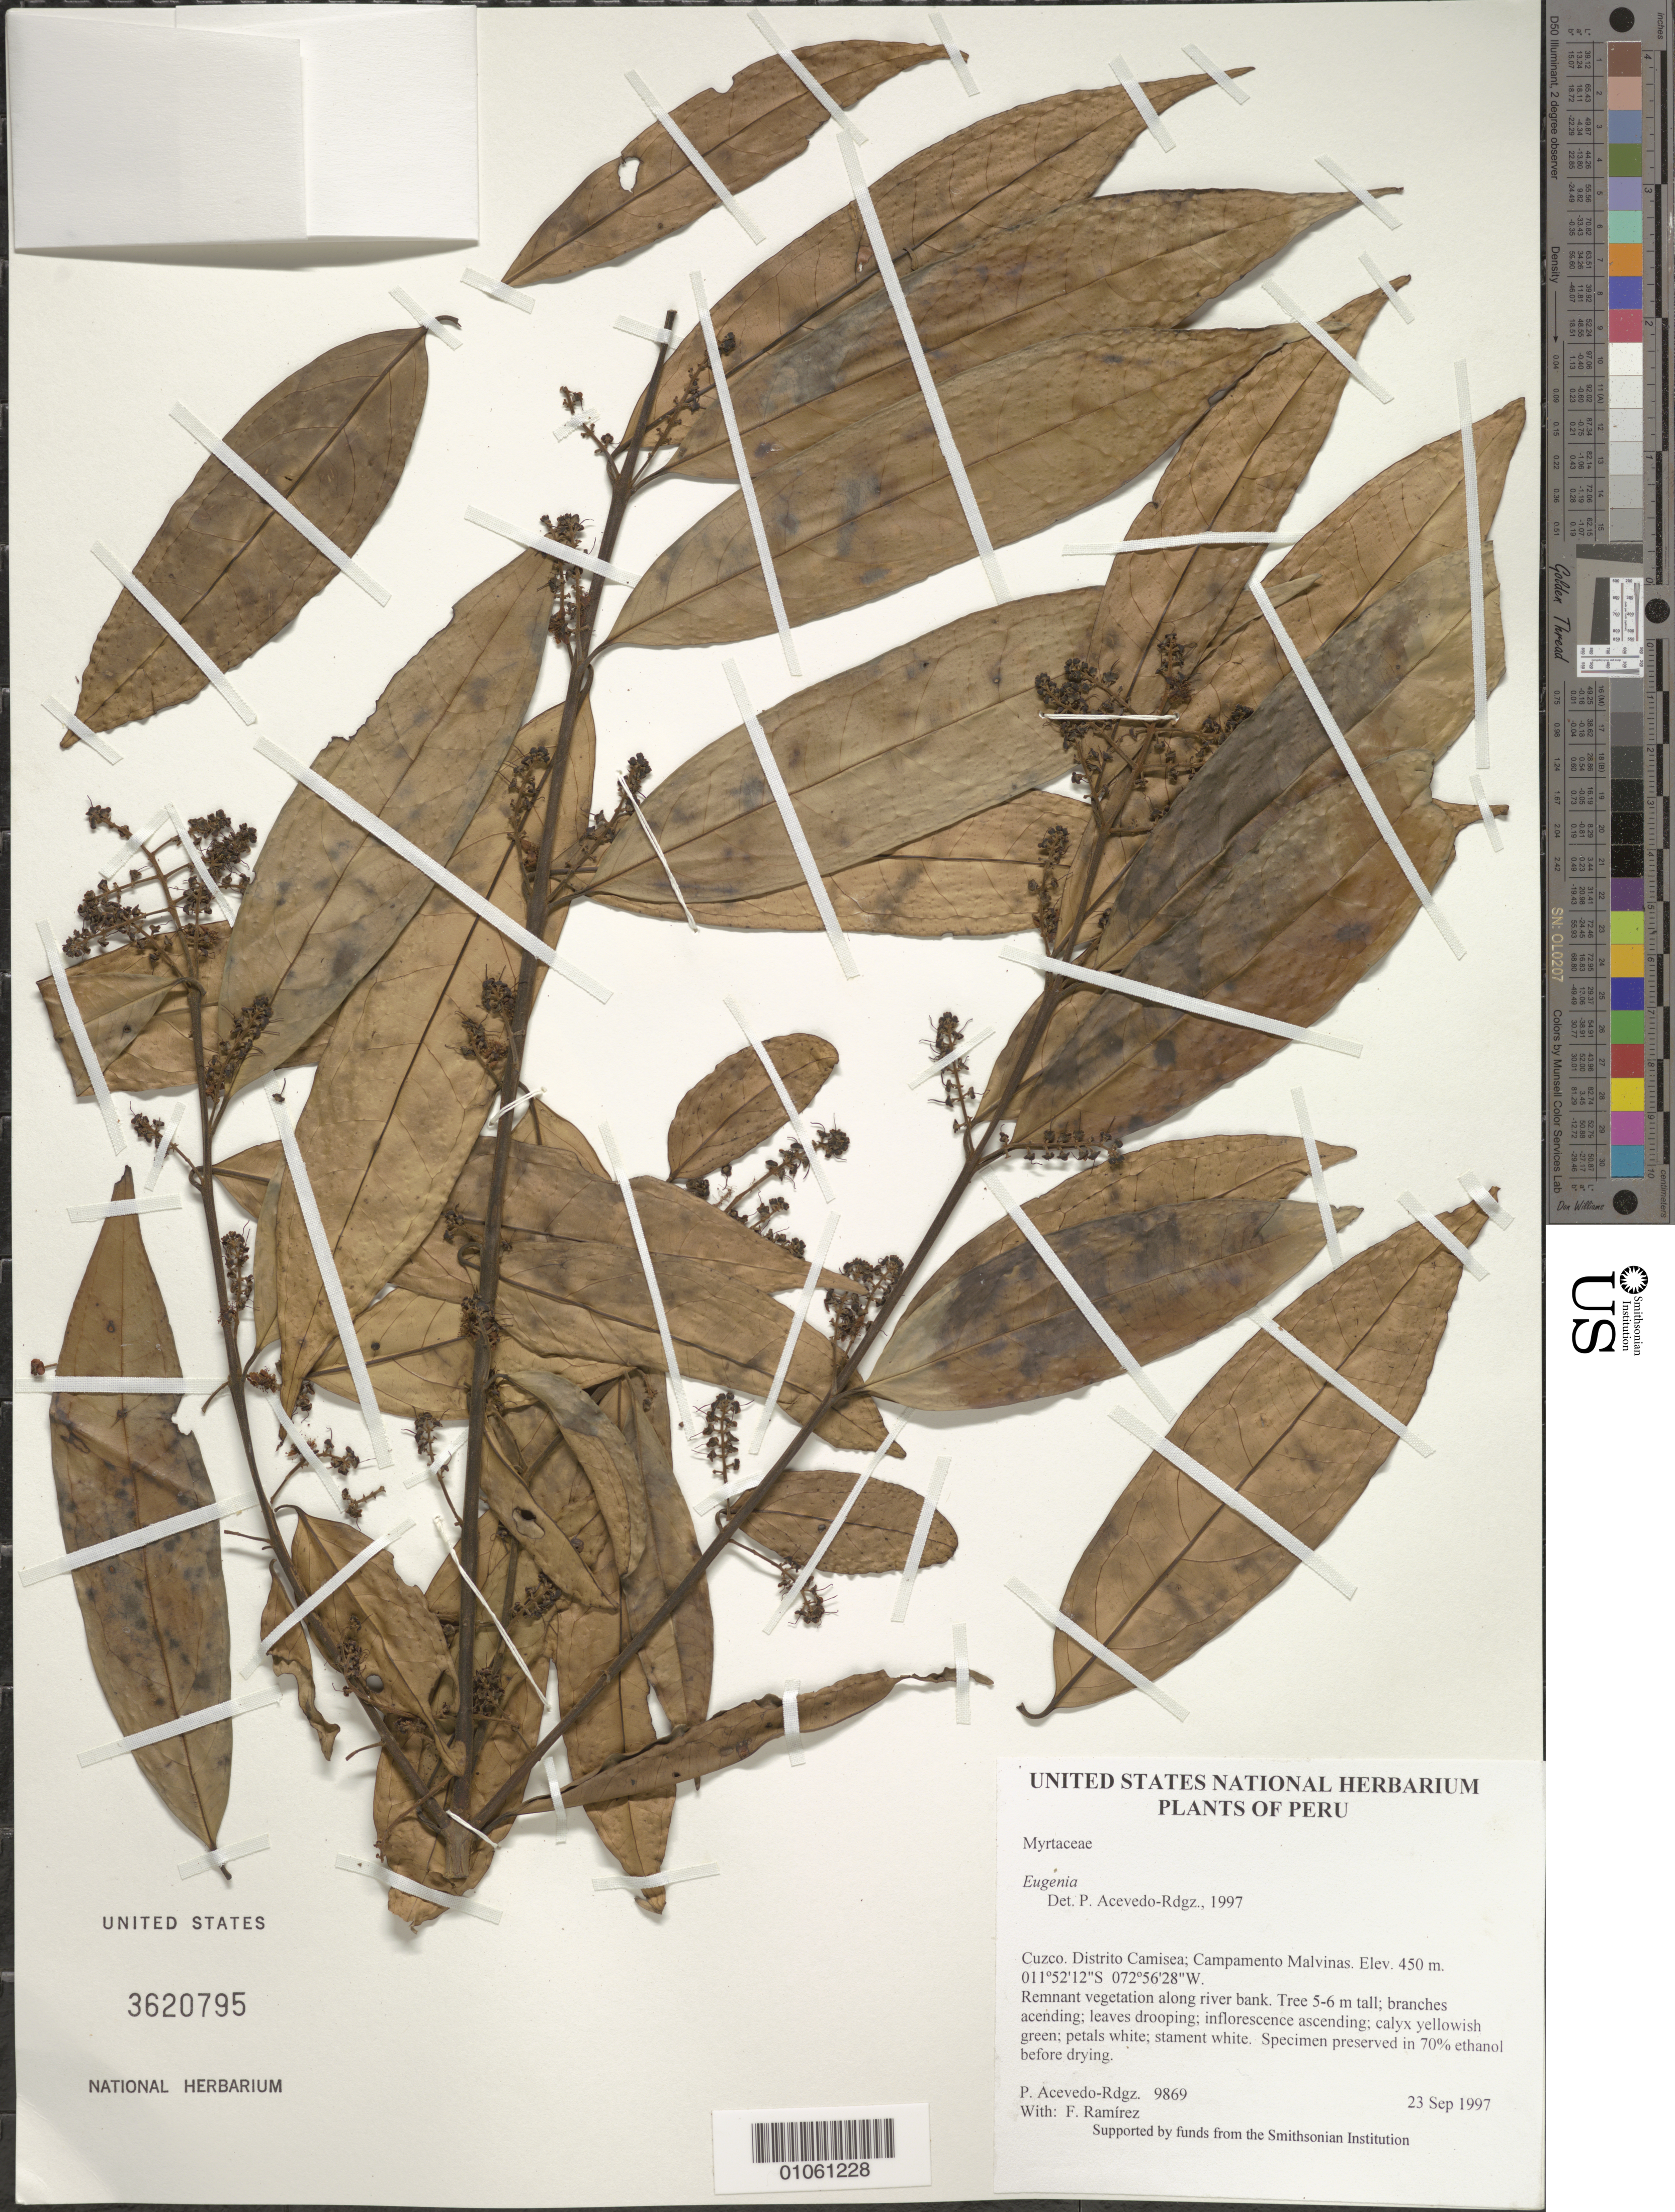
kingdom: Plantae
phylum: Tracheophyta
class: Magnoliopsida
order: Myrtales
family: Myrtaceae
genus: Eugenia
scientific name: Eugenia sp.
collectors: P. Acevedo-Rodr. & F. Ramirez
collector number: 9869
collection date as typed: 23 Sep 1997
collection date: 1997-09-23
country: Peru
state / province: Cusco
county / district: Cusco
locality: Distrito Camisea; Campamento Malvinas.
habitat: Remnant vegetation along river bank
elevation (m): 450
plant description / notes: US, MO, NY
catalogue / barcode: US 3620795